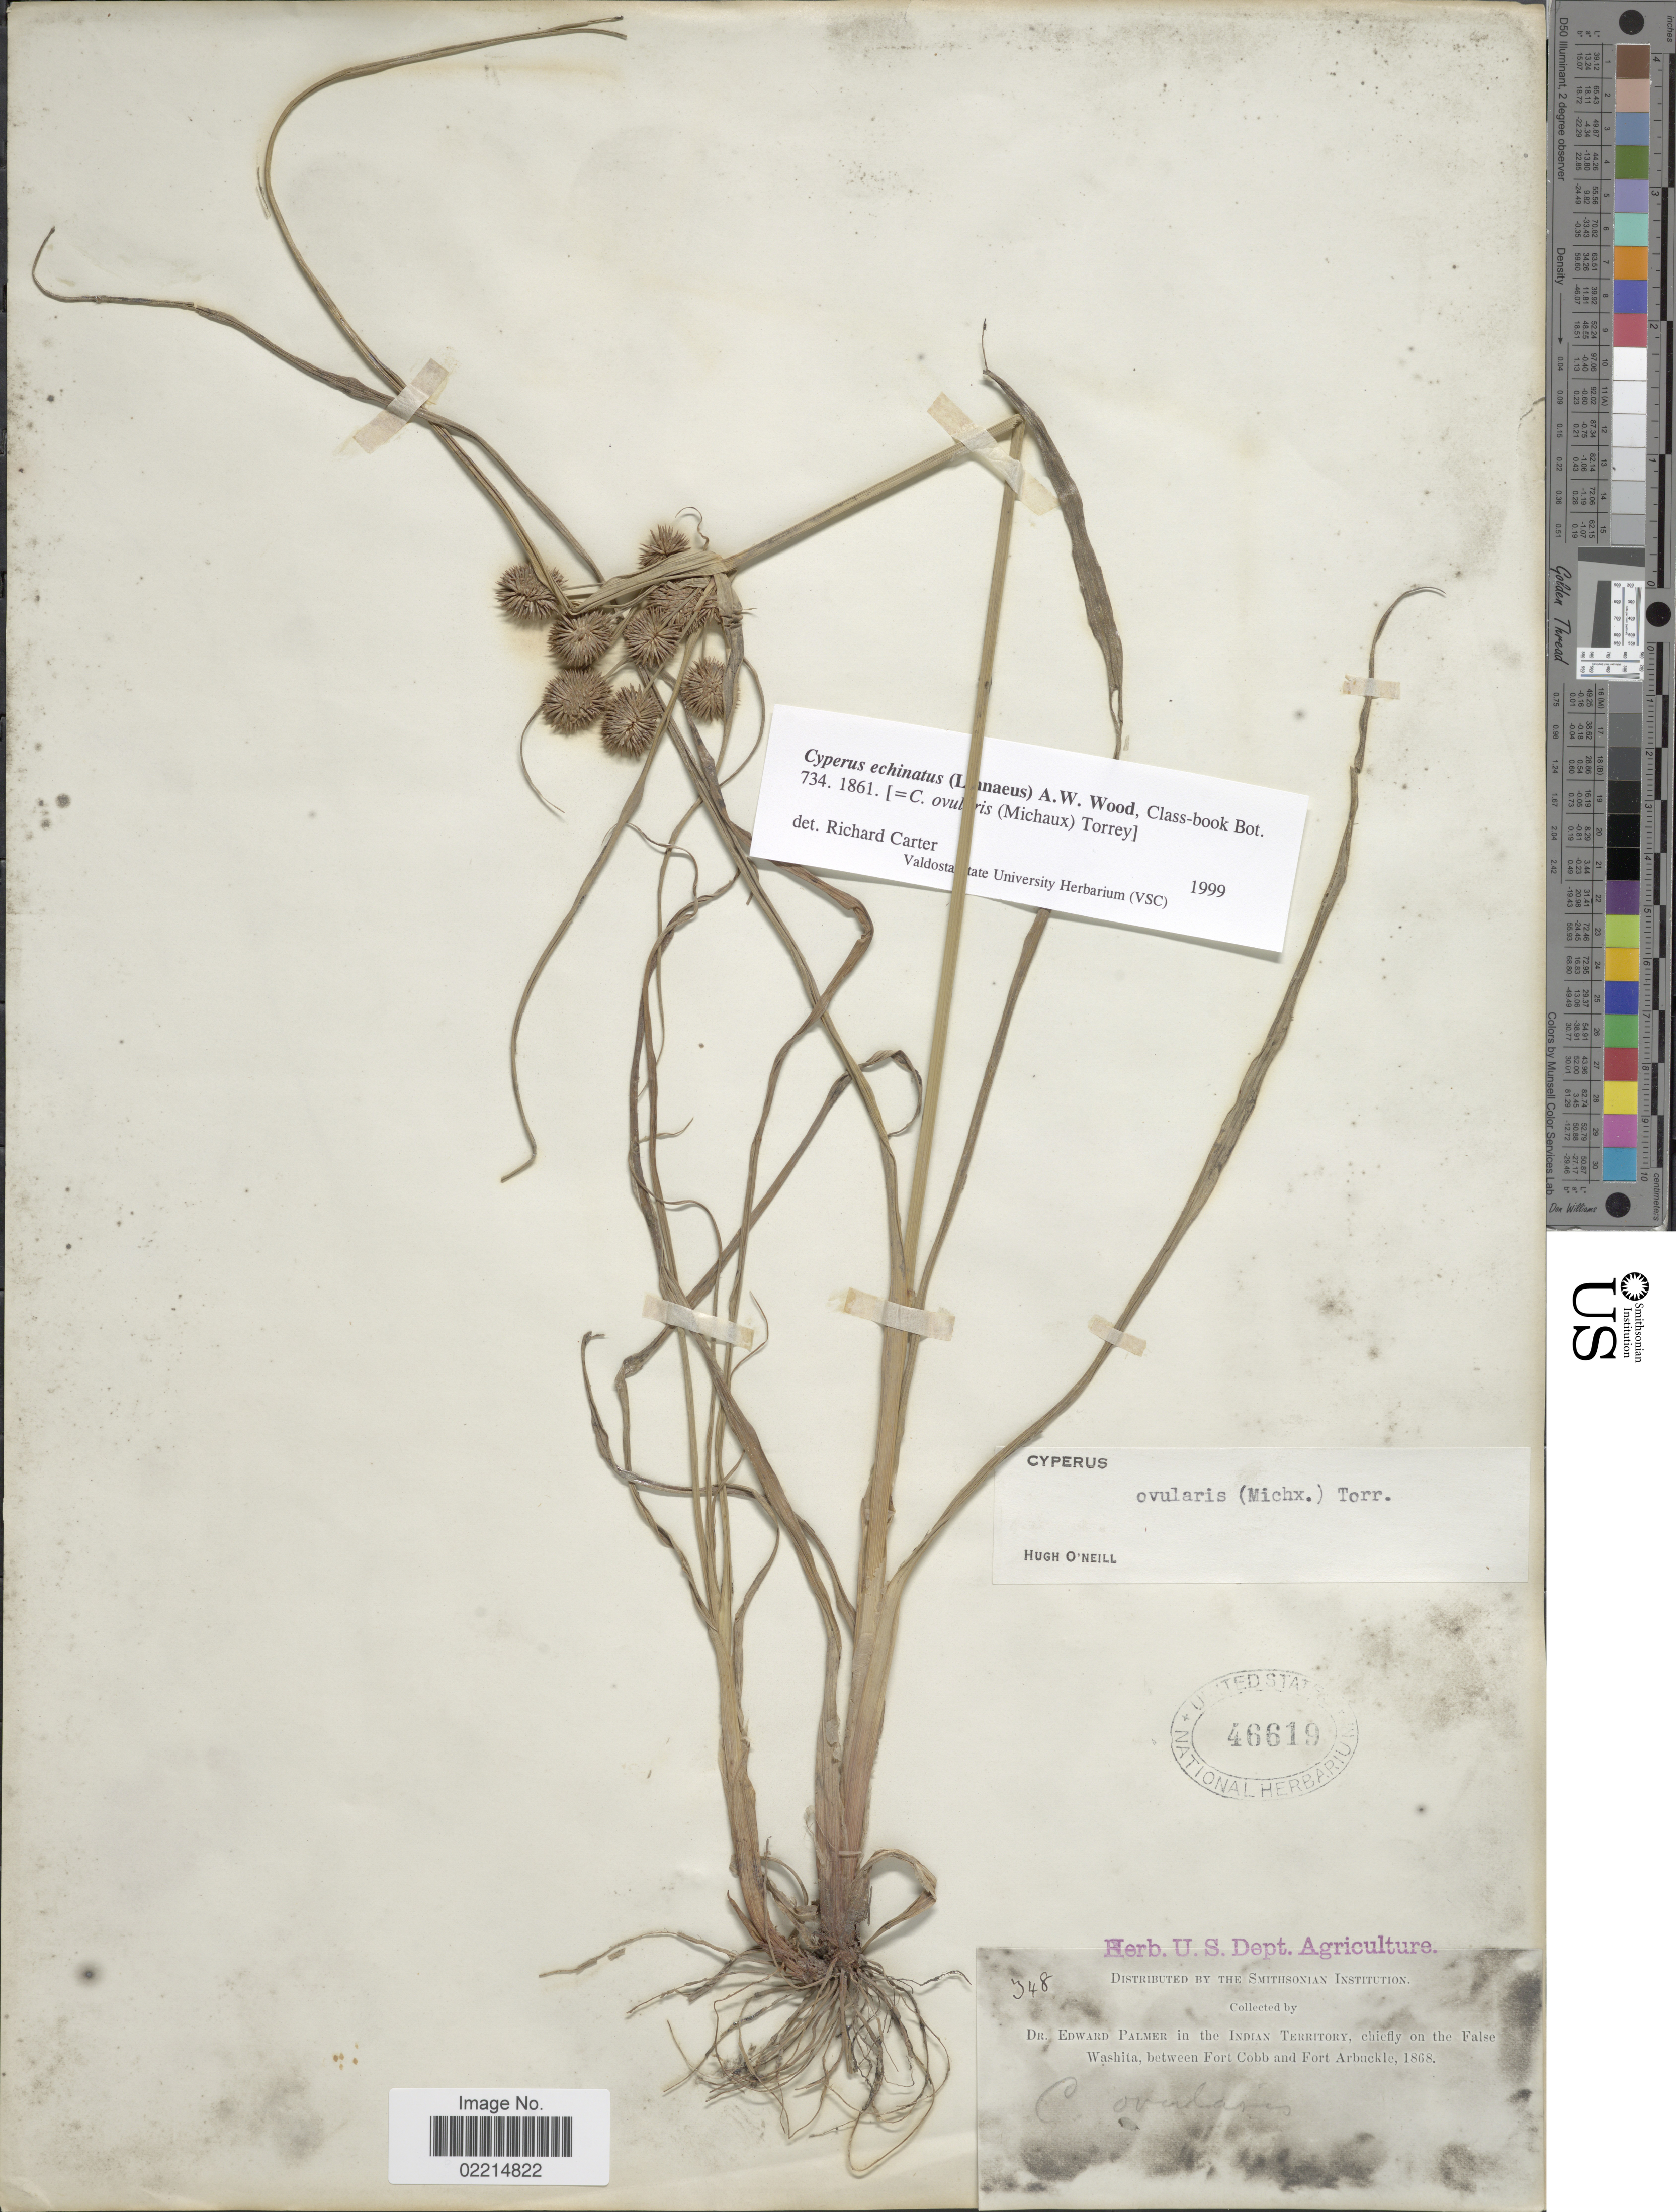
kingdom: Plantae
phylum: Tracheophyta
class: Liliopsida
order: Poales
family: Cyperaceae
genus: Cyperus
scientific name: Cyperus echinatus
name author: (L.) Alph. Wood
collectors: E. Palmer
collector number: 348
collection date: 1868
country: United States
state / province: Oklahoma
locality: Indian Territory, chiefly on the False Washita, between Fort Cobb and Fort Arbackle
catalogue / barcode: US 46619